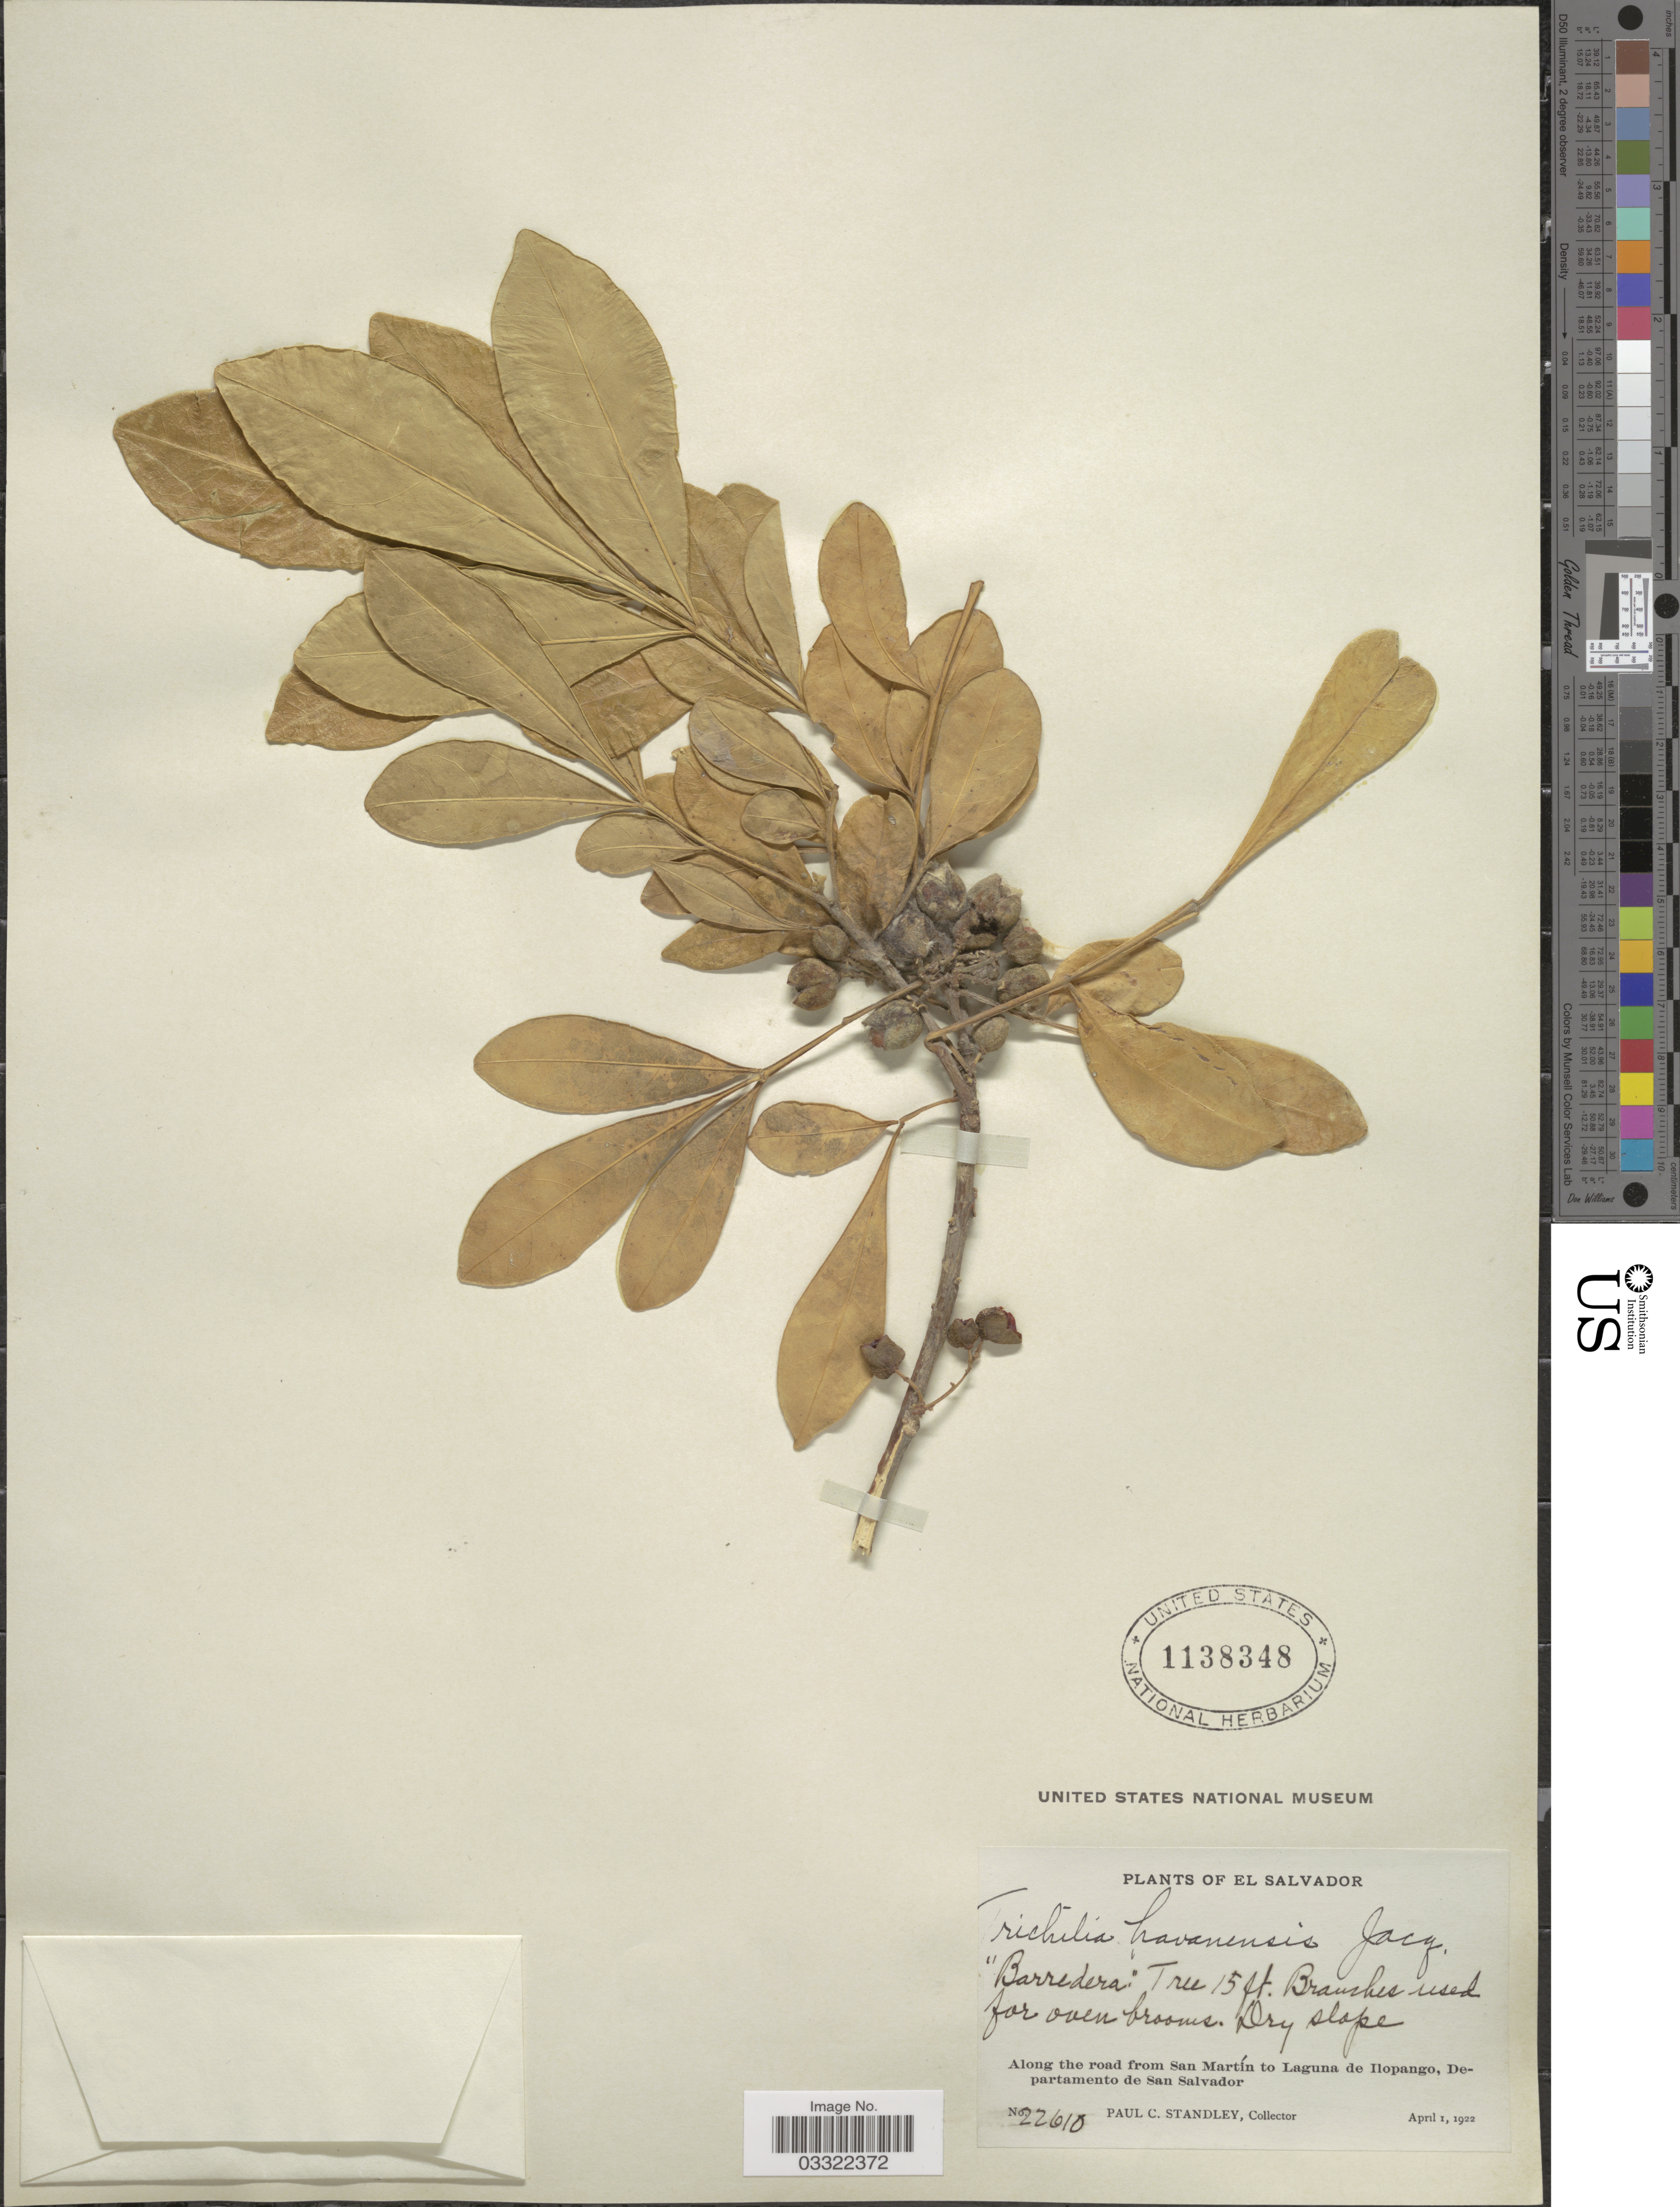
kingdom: Plantae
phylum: Tracheophyta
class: Magnoliopsida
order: Sapindales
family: Meliaceae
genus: Trichilia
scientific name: Trichilia havanensis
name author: Jacq.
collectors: P. C. Standley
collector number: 22610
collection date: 1922-04-01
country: El Salvador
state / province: San Salvador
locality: Along the road from San Martín to Laguna de Ilopango, Departamento de San Salvador.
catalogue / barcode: US 1138348